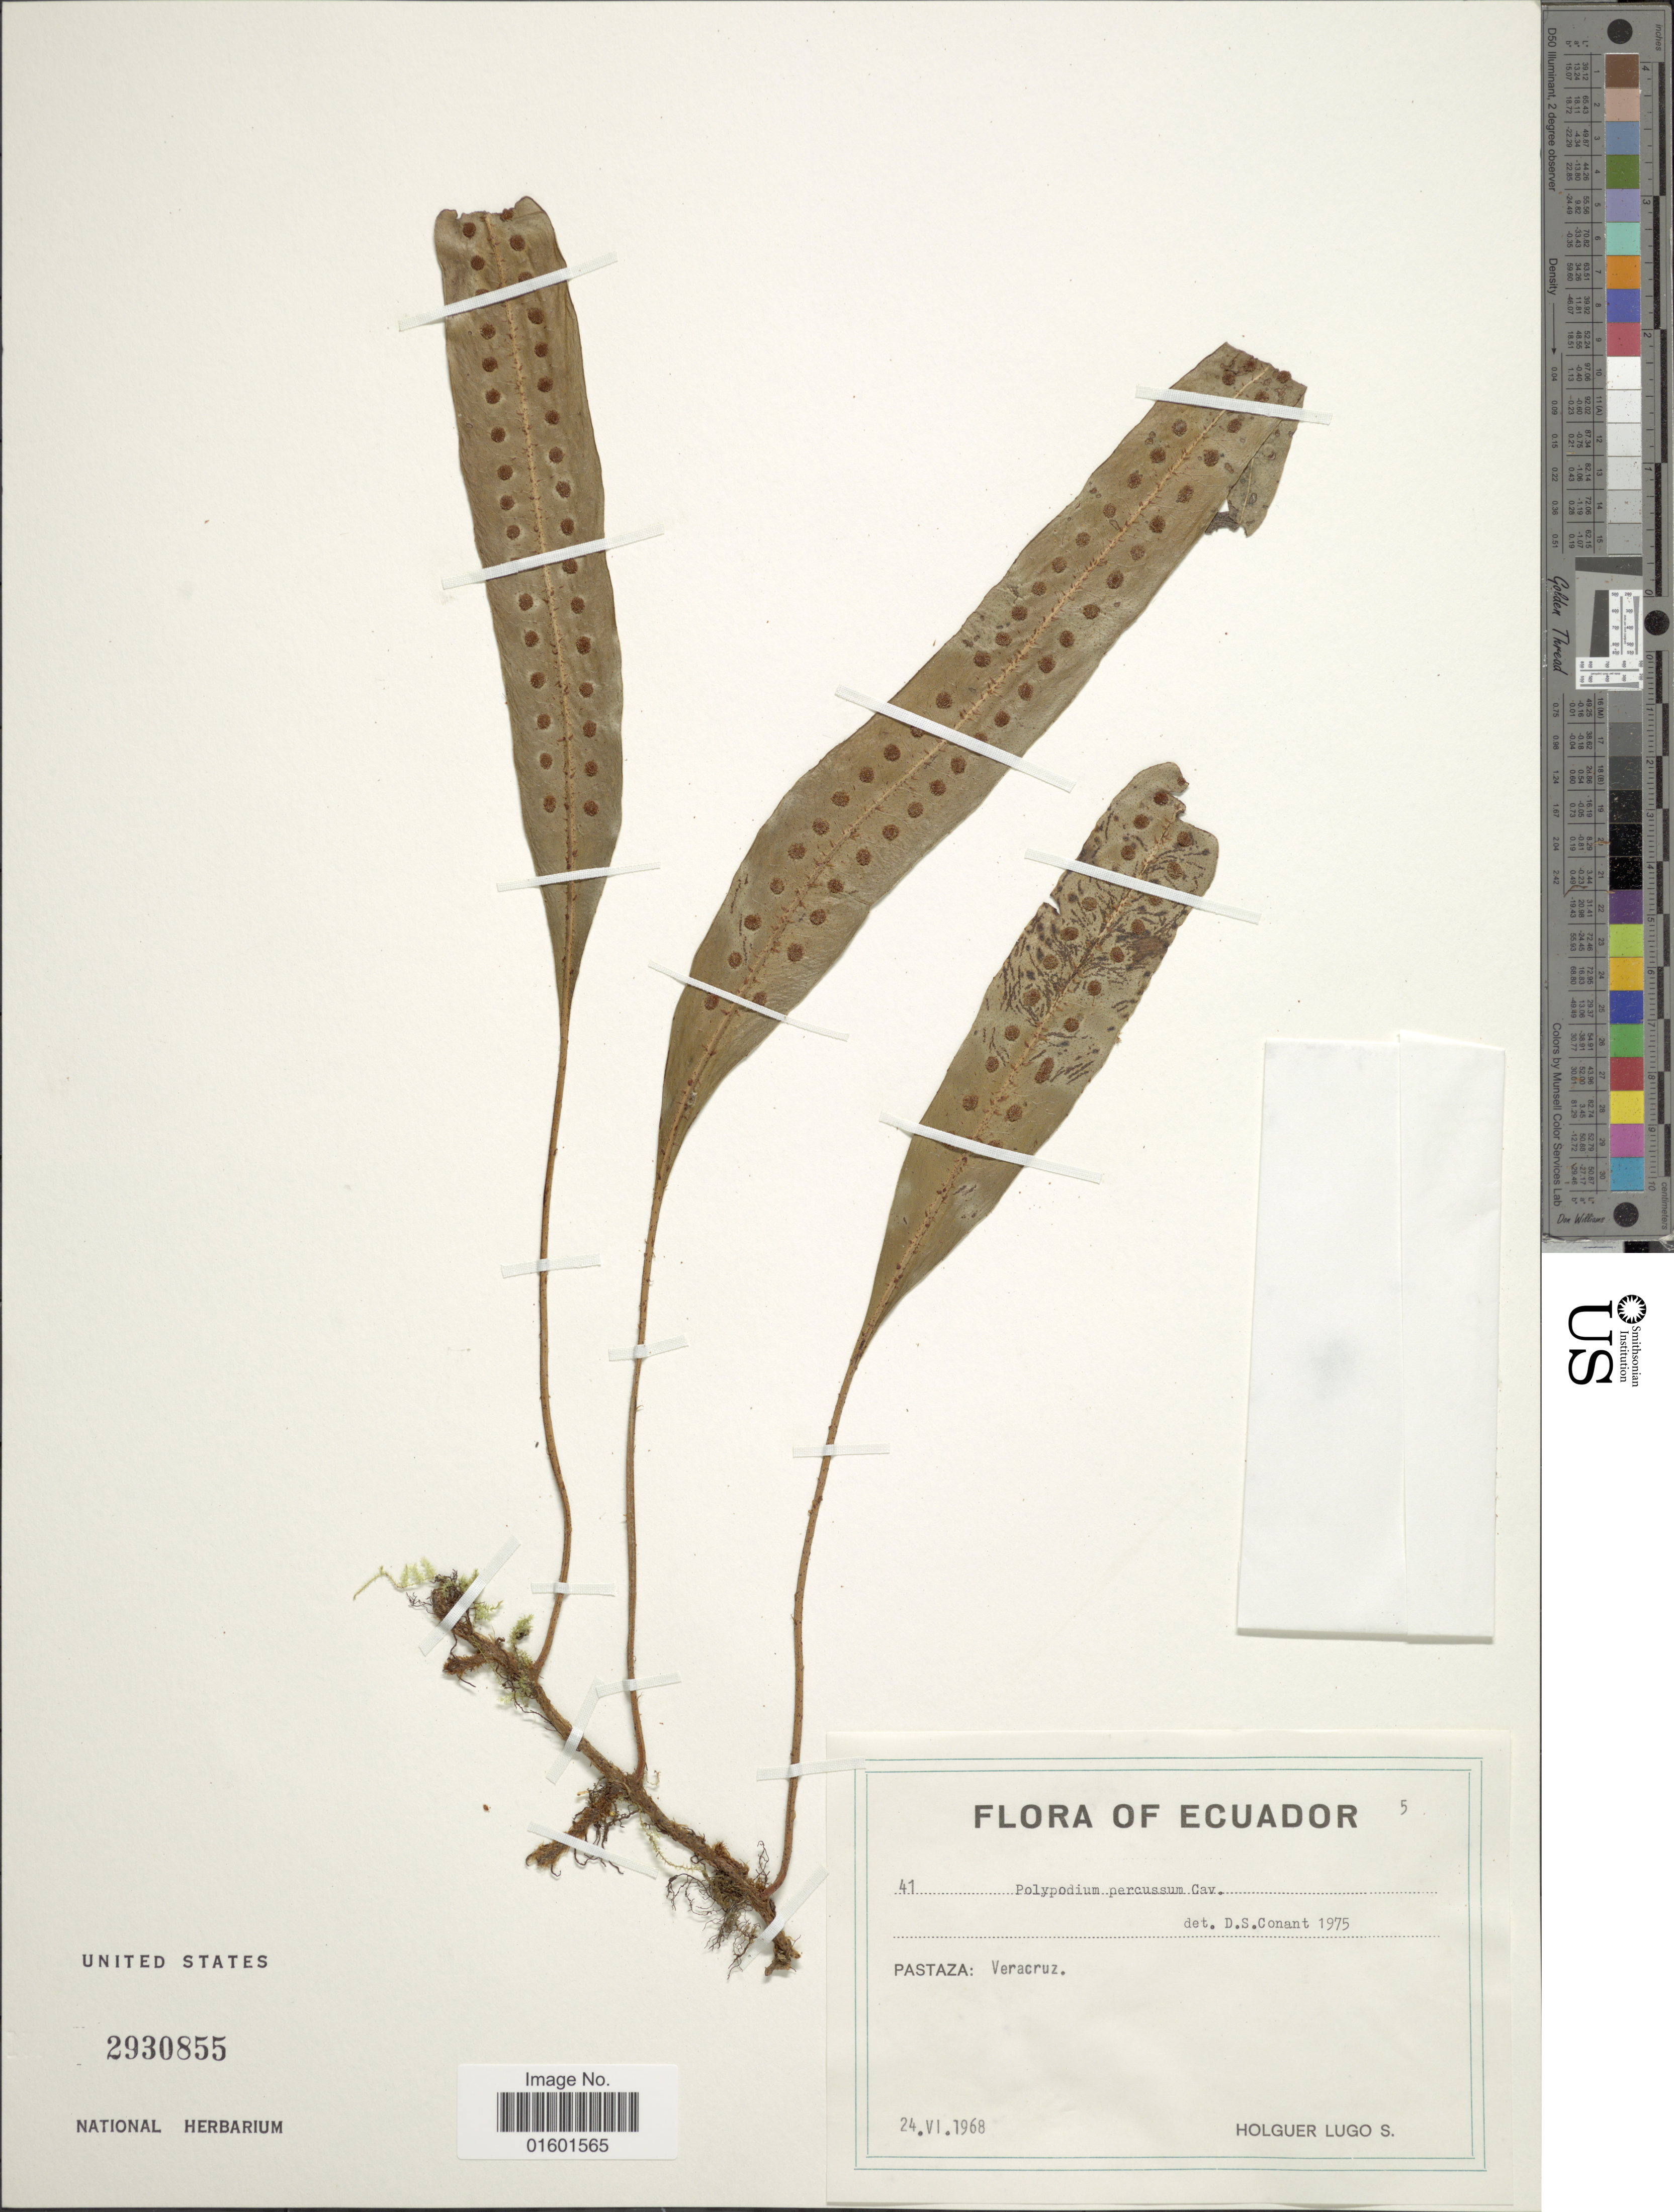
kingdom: Plantae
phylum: Tracheophyta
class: Polypodiopsida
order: Polypodiales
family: Polypodiaceae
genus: Microgramma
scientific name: Microgramma percussa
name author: (Cav.) de la Sota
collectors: H. Lugo S.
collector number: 5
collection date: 1968-06-24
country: Ecuador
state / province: Pastaza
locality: Veracruz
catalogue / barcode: US 2930855